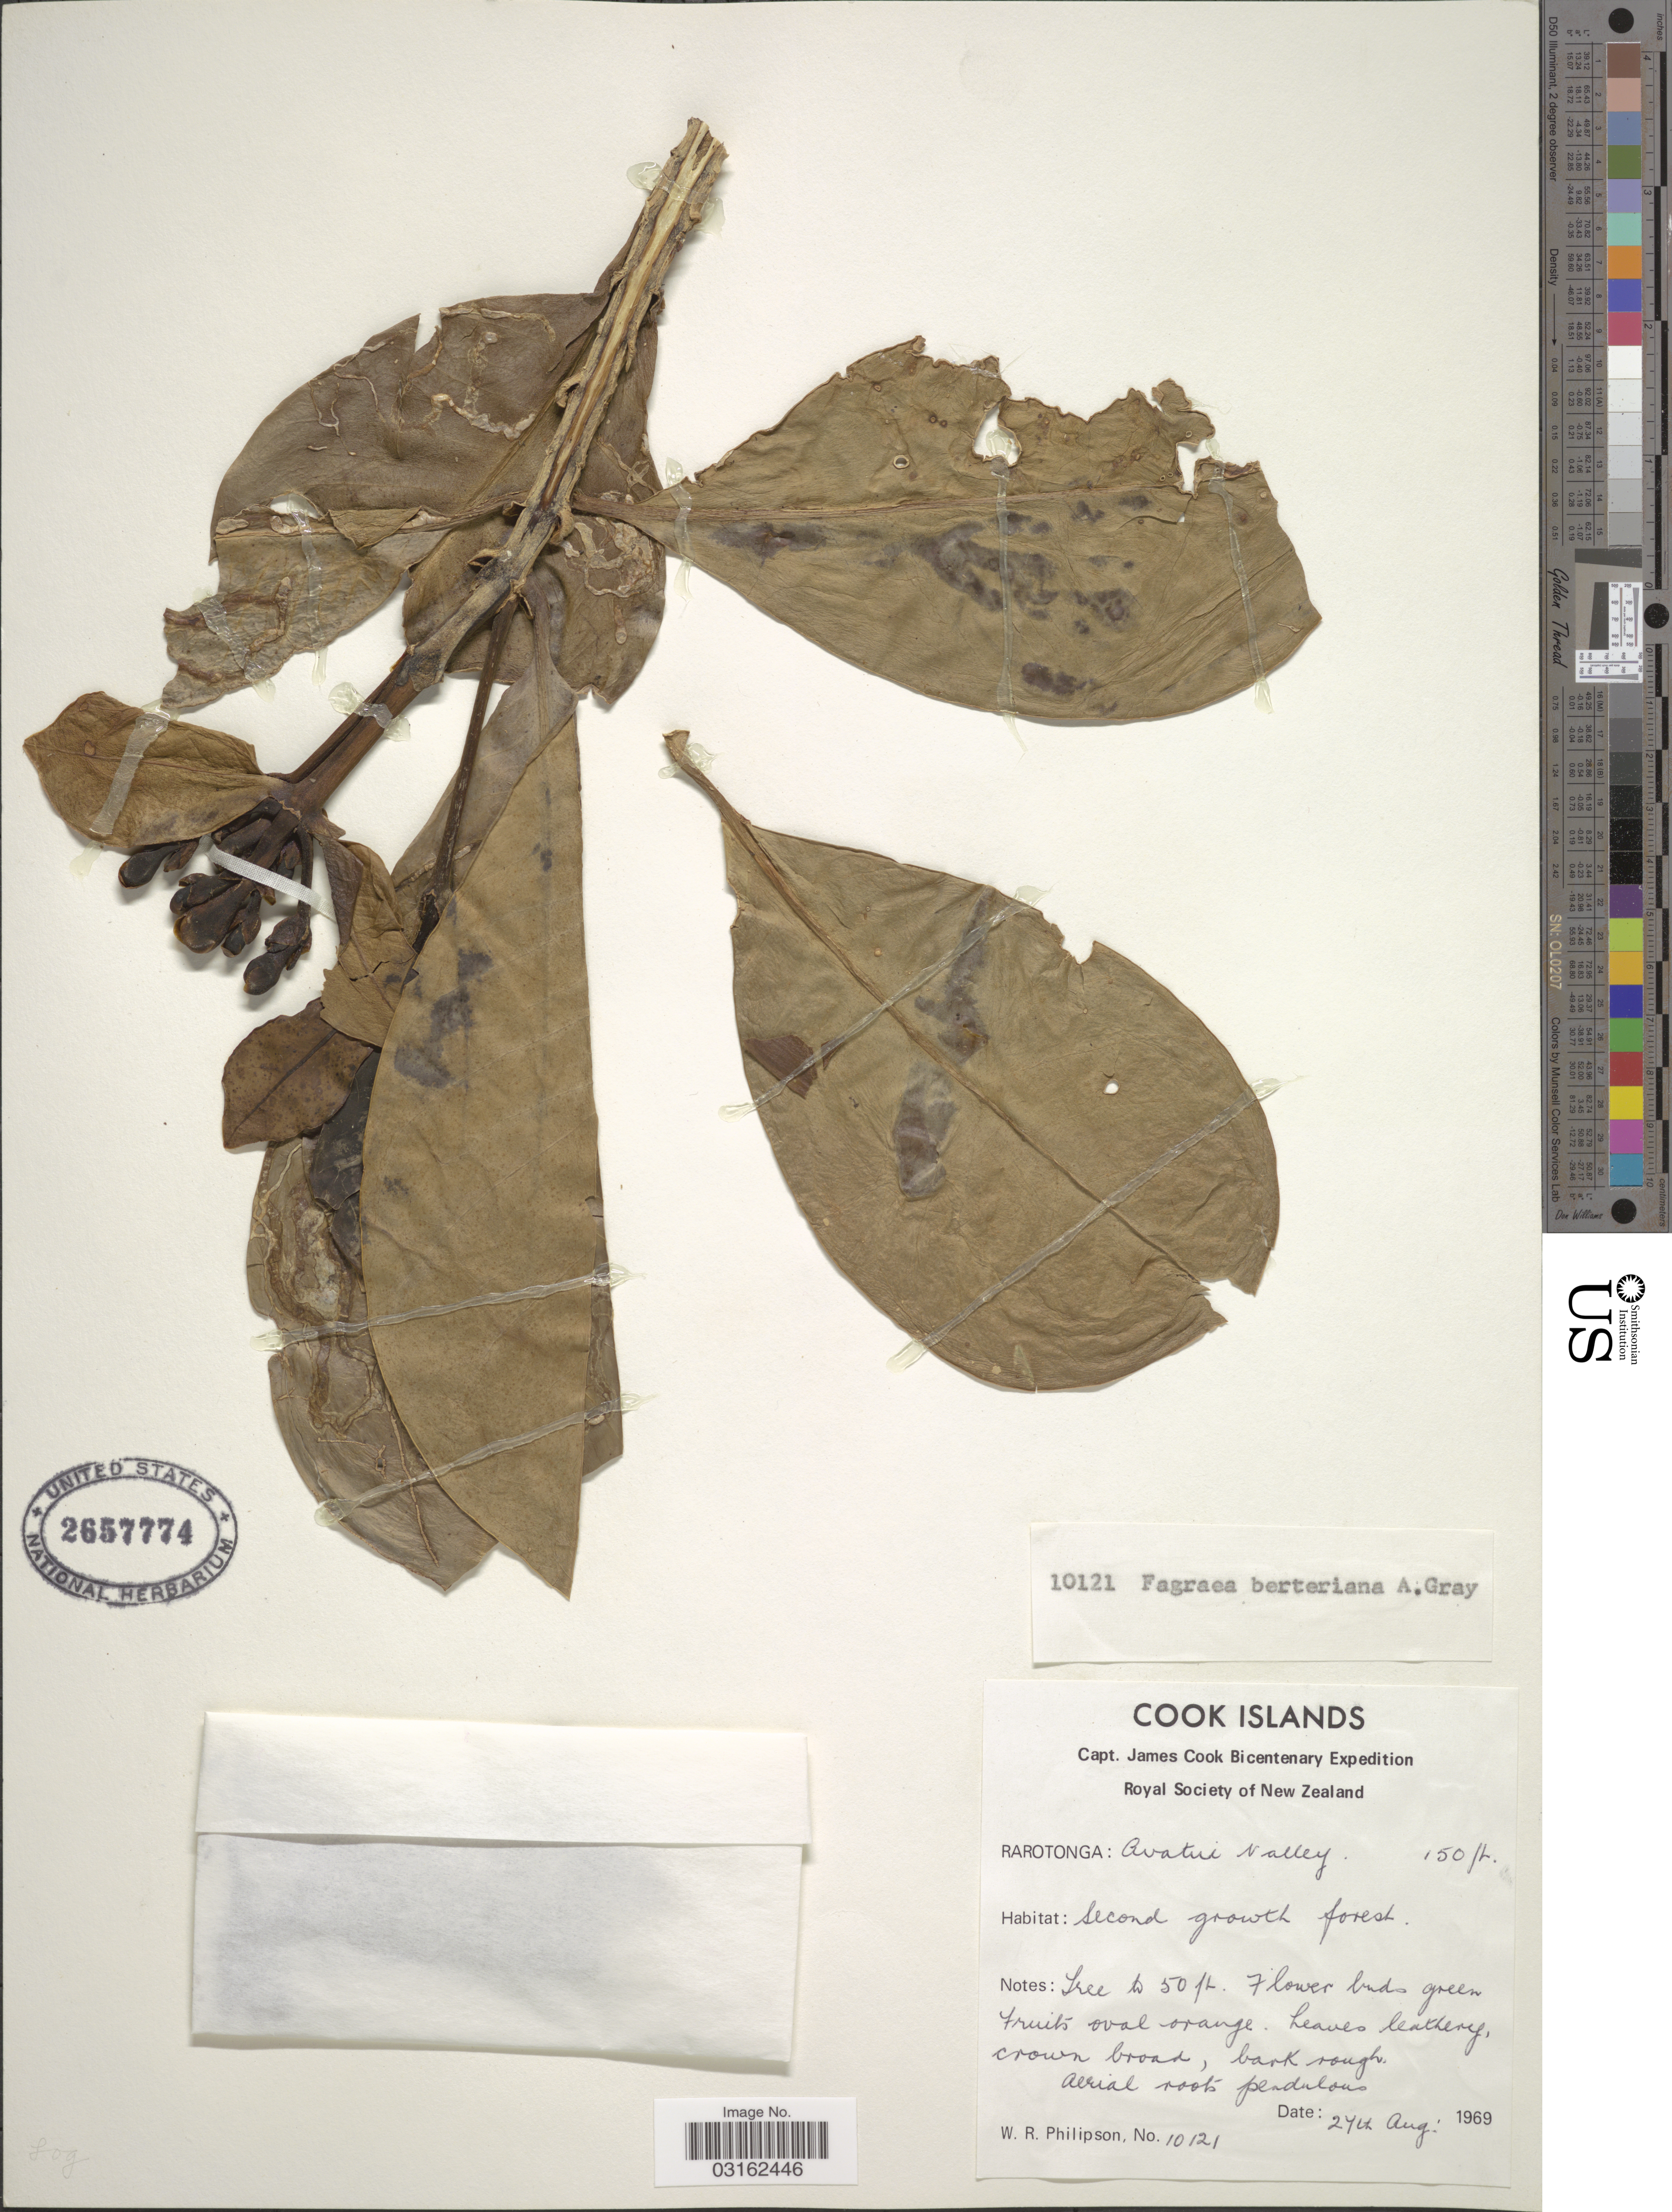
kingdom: Plantae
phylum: Tracheophyta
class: Magnoliopsida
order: Gentianales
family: Gentianaceae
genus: Fagraea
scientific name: Fagraea berteroana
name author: A. Gray ex Benth.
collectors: W. R. Philipson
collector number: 10121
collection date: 1969-08-27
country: Cook Islands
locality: Rarotonga: Avatui Valley.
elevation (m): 46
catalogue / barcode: US 2657774